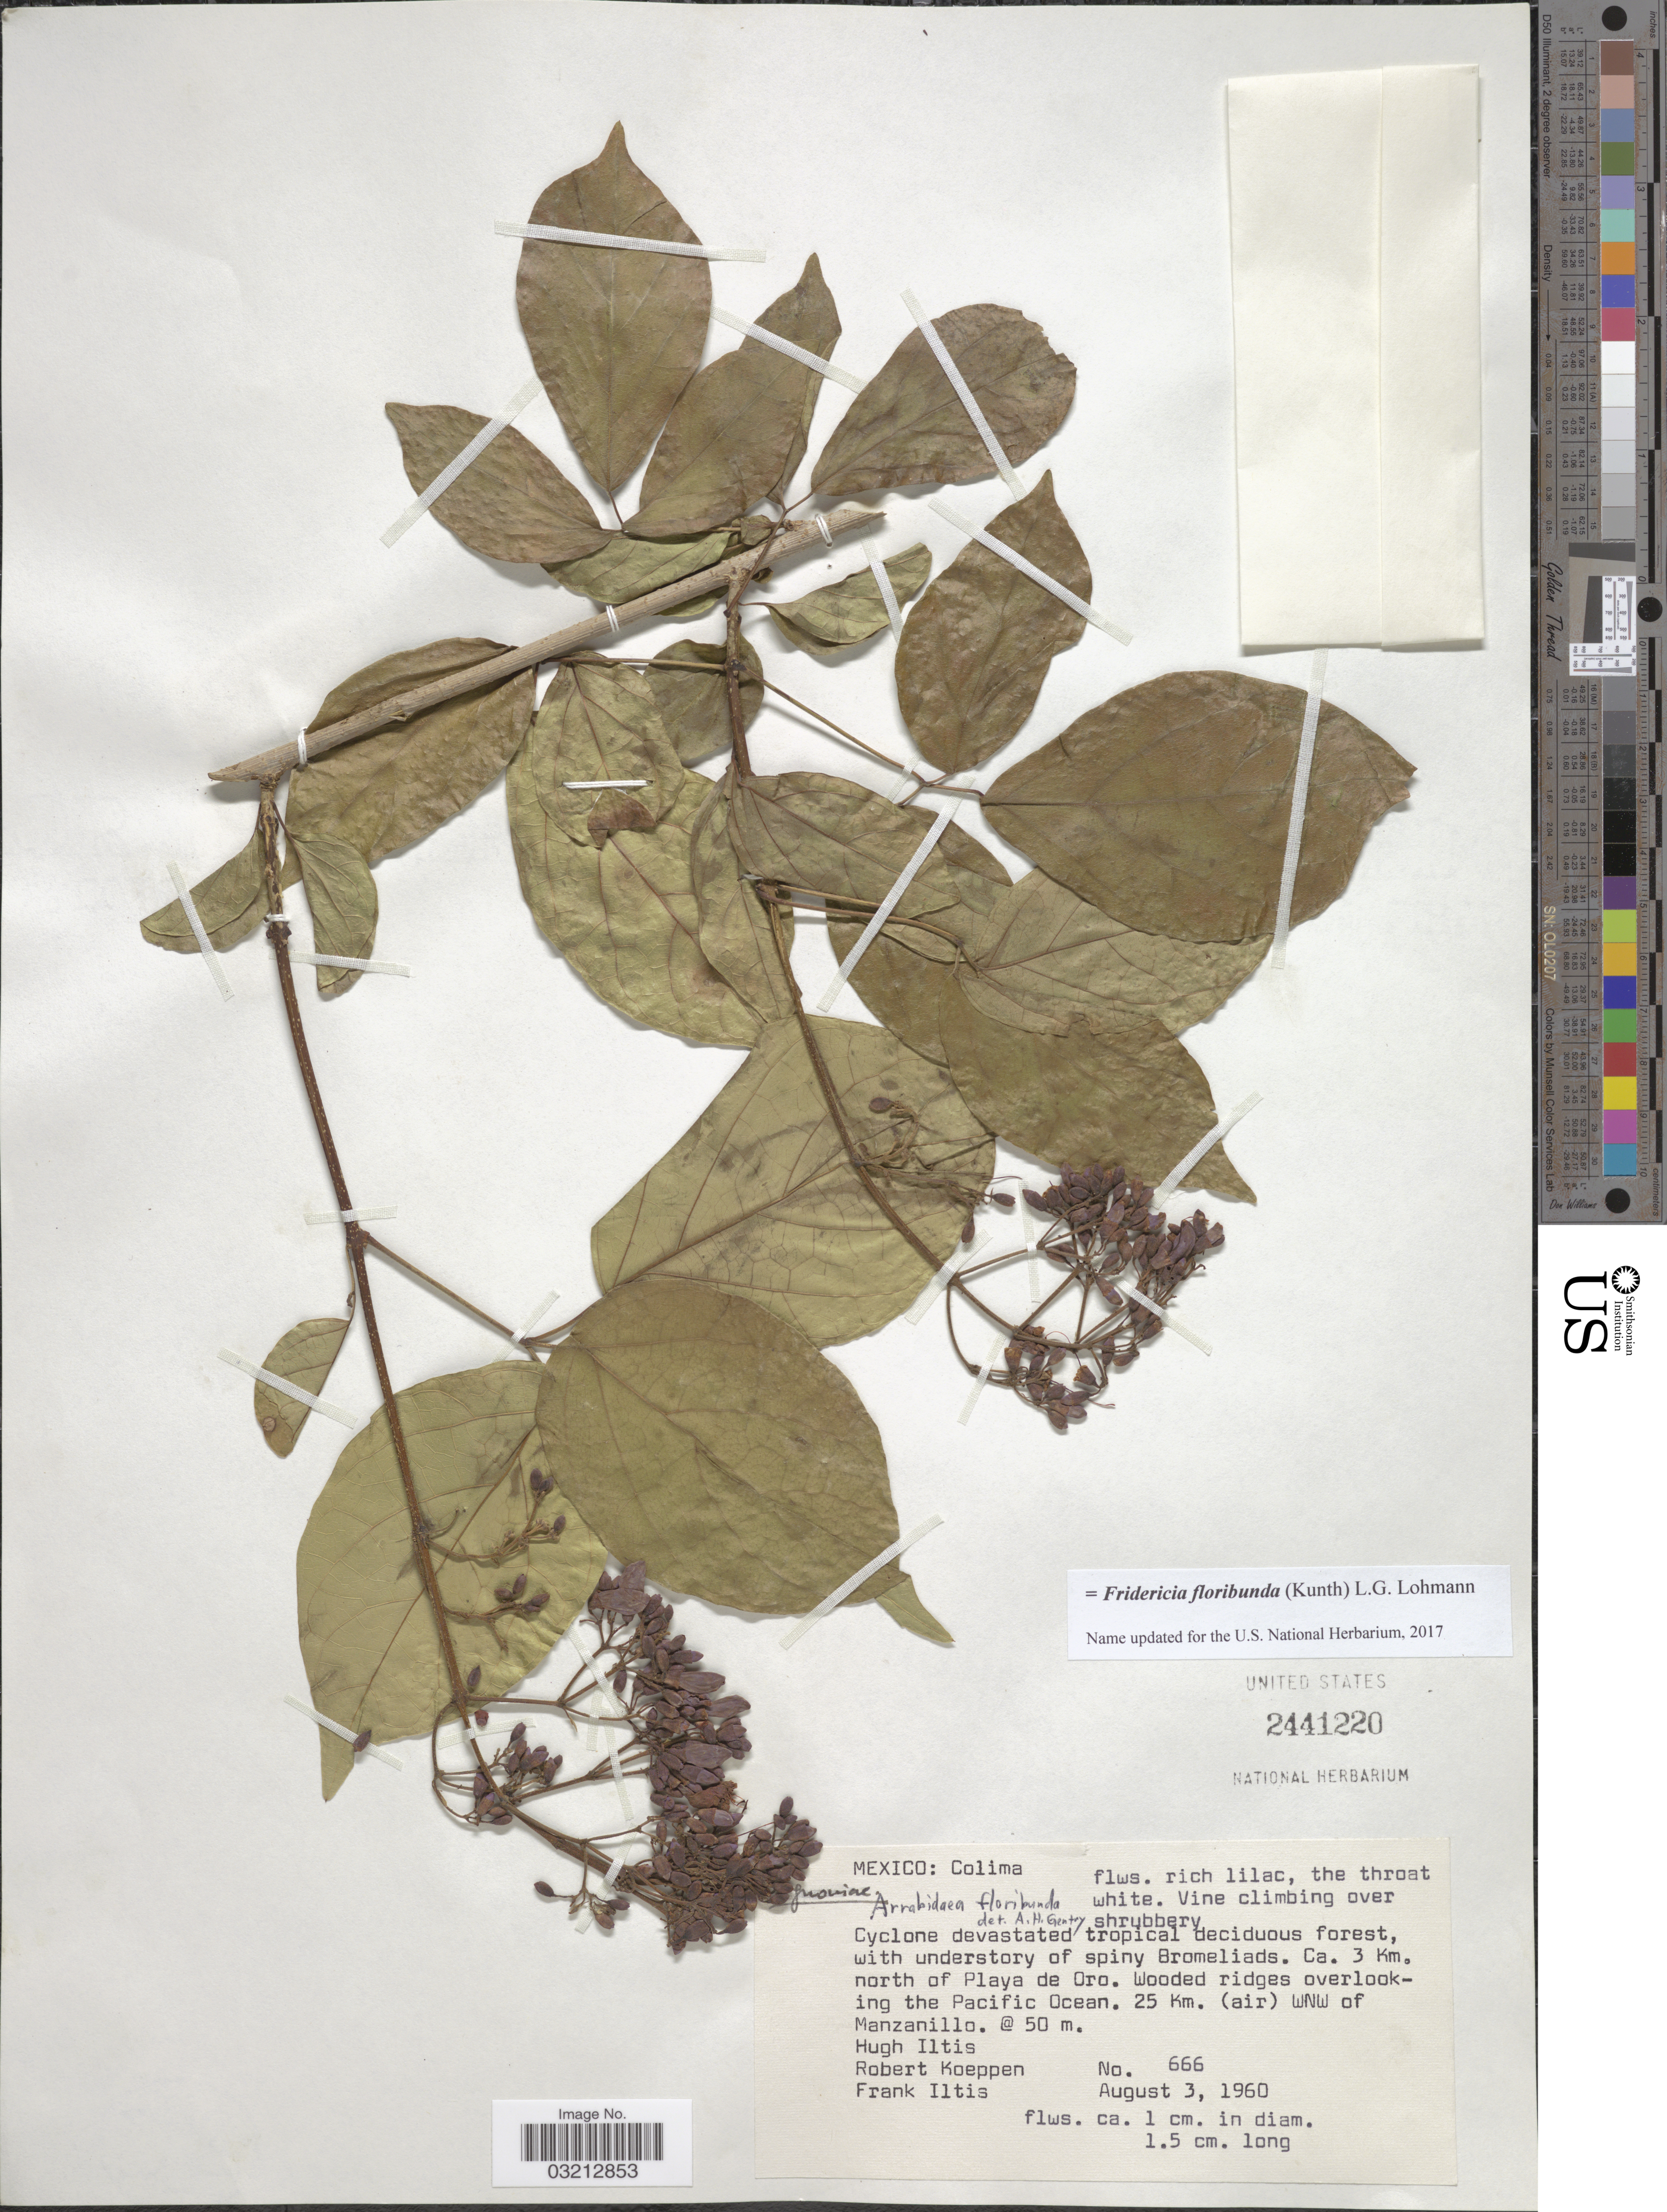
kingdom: Plantae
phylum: Tracheophyta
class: Magnoliopsida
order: Lamiales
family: Bignoniaceae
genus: Fridericia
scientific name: Fridericia floribunda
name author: (Kunth) L.G. Lohmann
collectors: H. H. Iltis, R. C. Koeppen & F. S. Iltis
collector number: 666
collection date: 1960-08-03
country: Mexico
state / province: Colima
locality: Ca. 3 Km. north of Playa de Oro. Wooded ridges overlooking the Pacific Ocean. 25 Km. (air) WNW of Manzanillo.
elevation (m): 50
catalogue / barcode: US 2441220